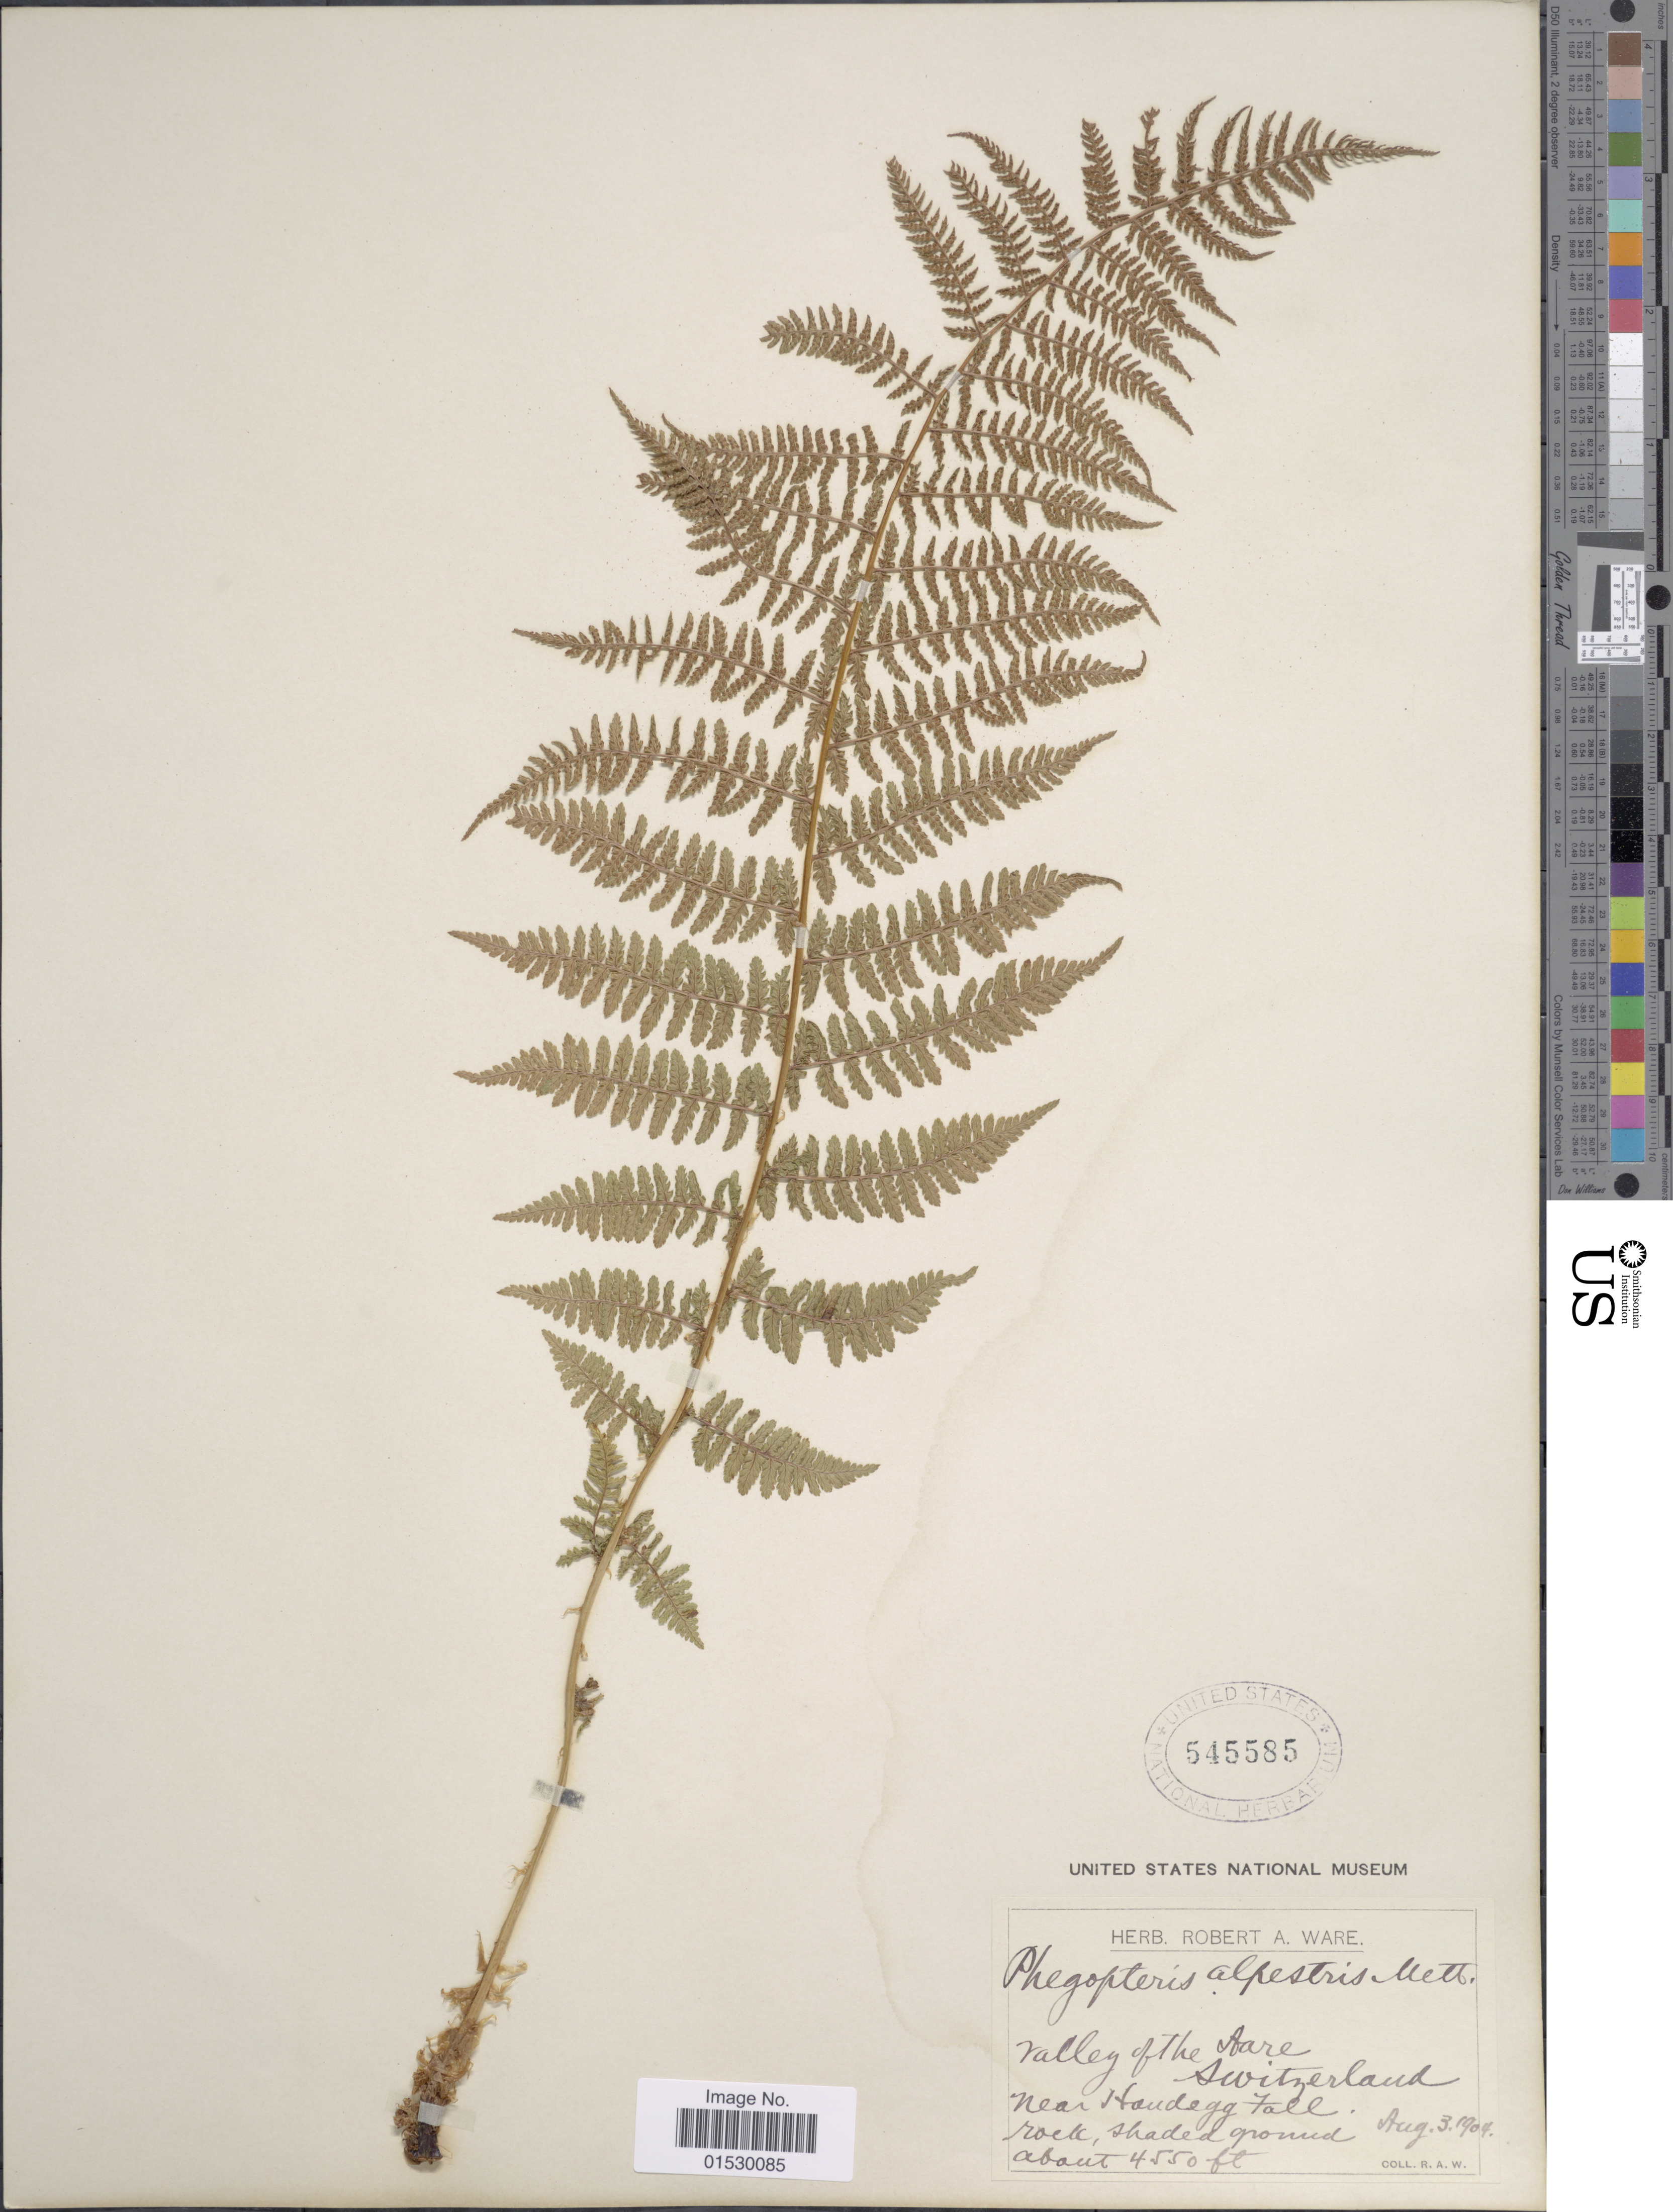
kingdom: Plantae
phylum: Tracheophyta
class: Polypodiopsida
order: Polypodiales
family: Athyriaceae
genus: Athyrium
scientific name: Athyrium alpestre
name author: (Hoppe) Rylands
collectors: R. Ware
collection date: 1904-08-03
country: Switzerland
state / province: Bern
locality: Valley of the Aare near Handegg Fall (Handeckfall Bridge)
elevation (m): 1387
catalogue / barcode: US 545585